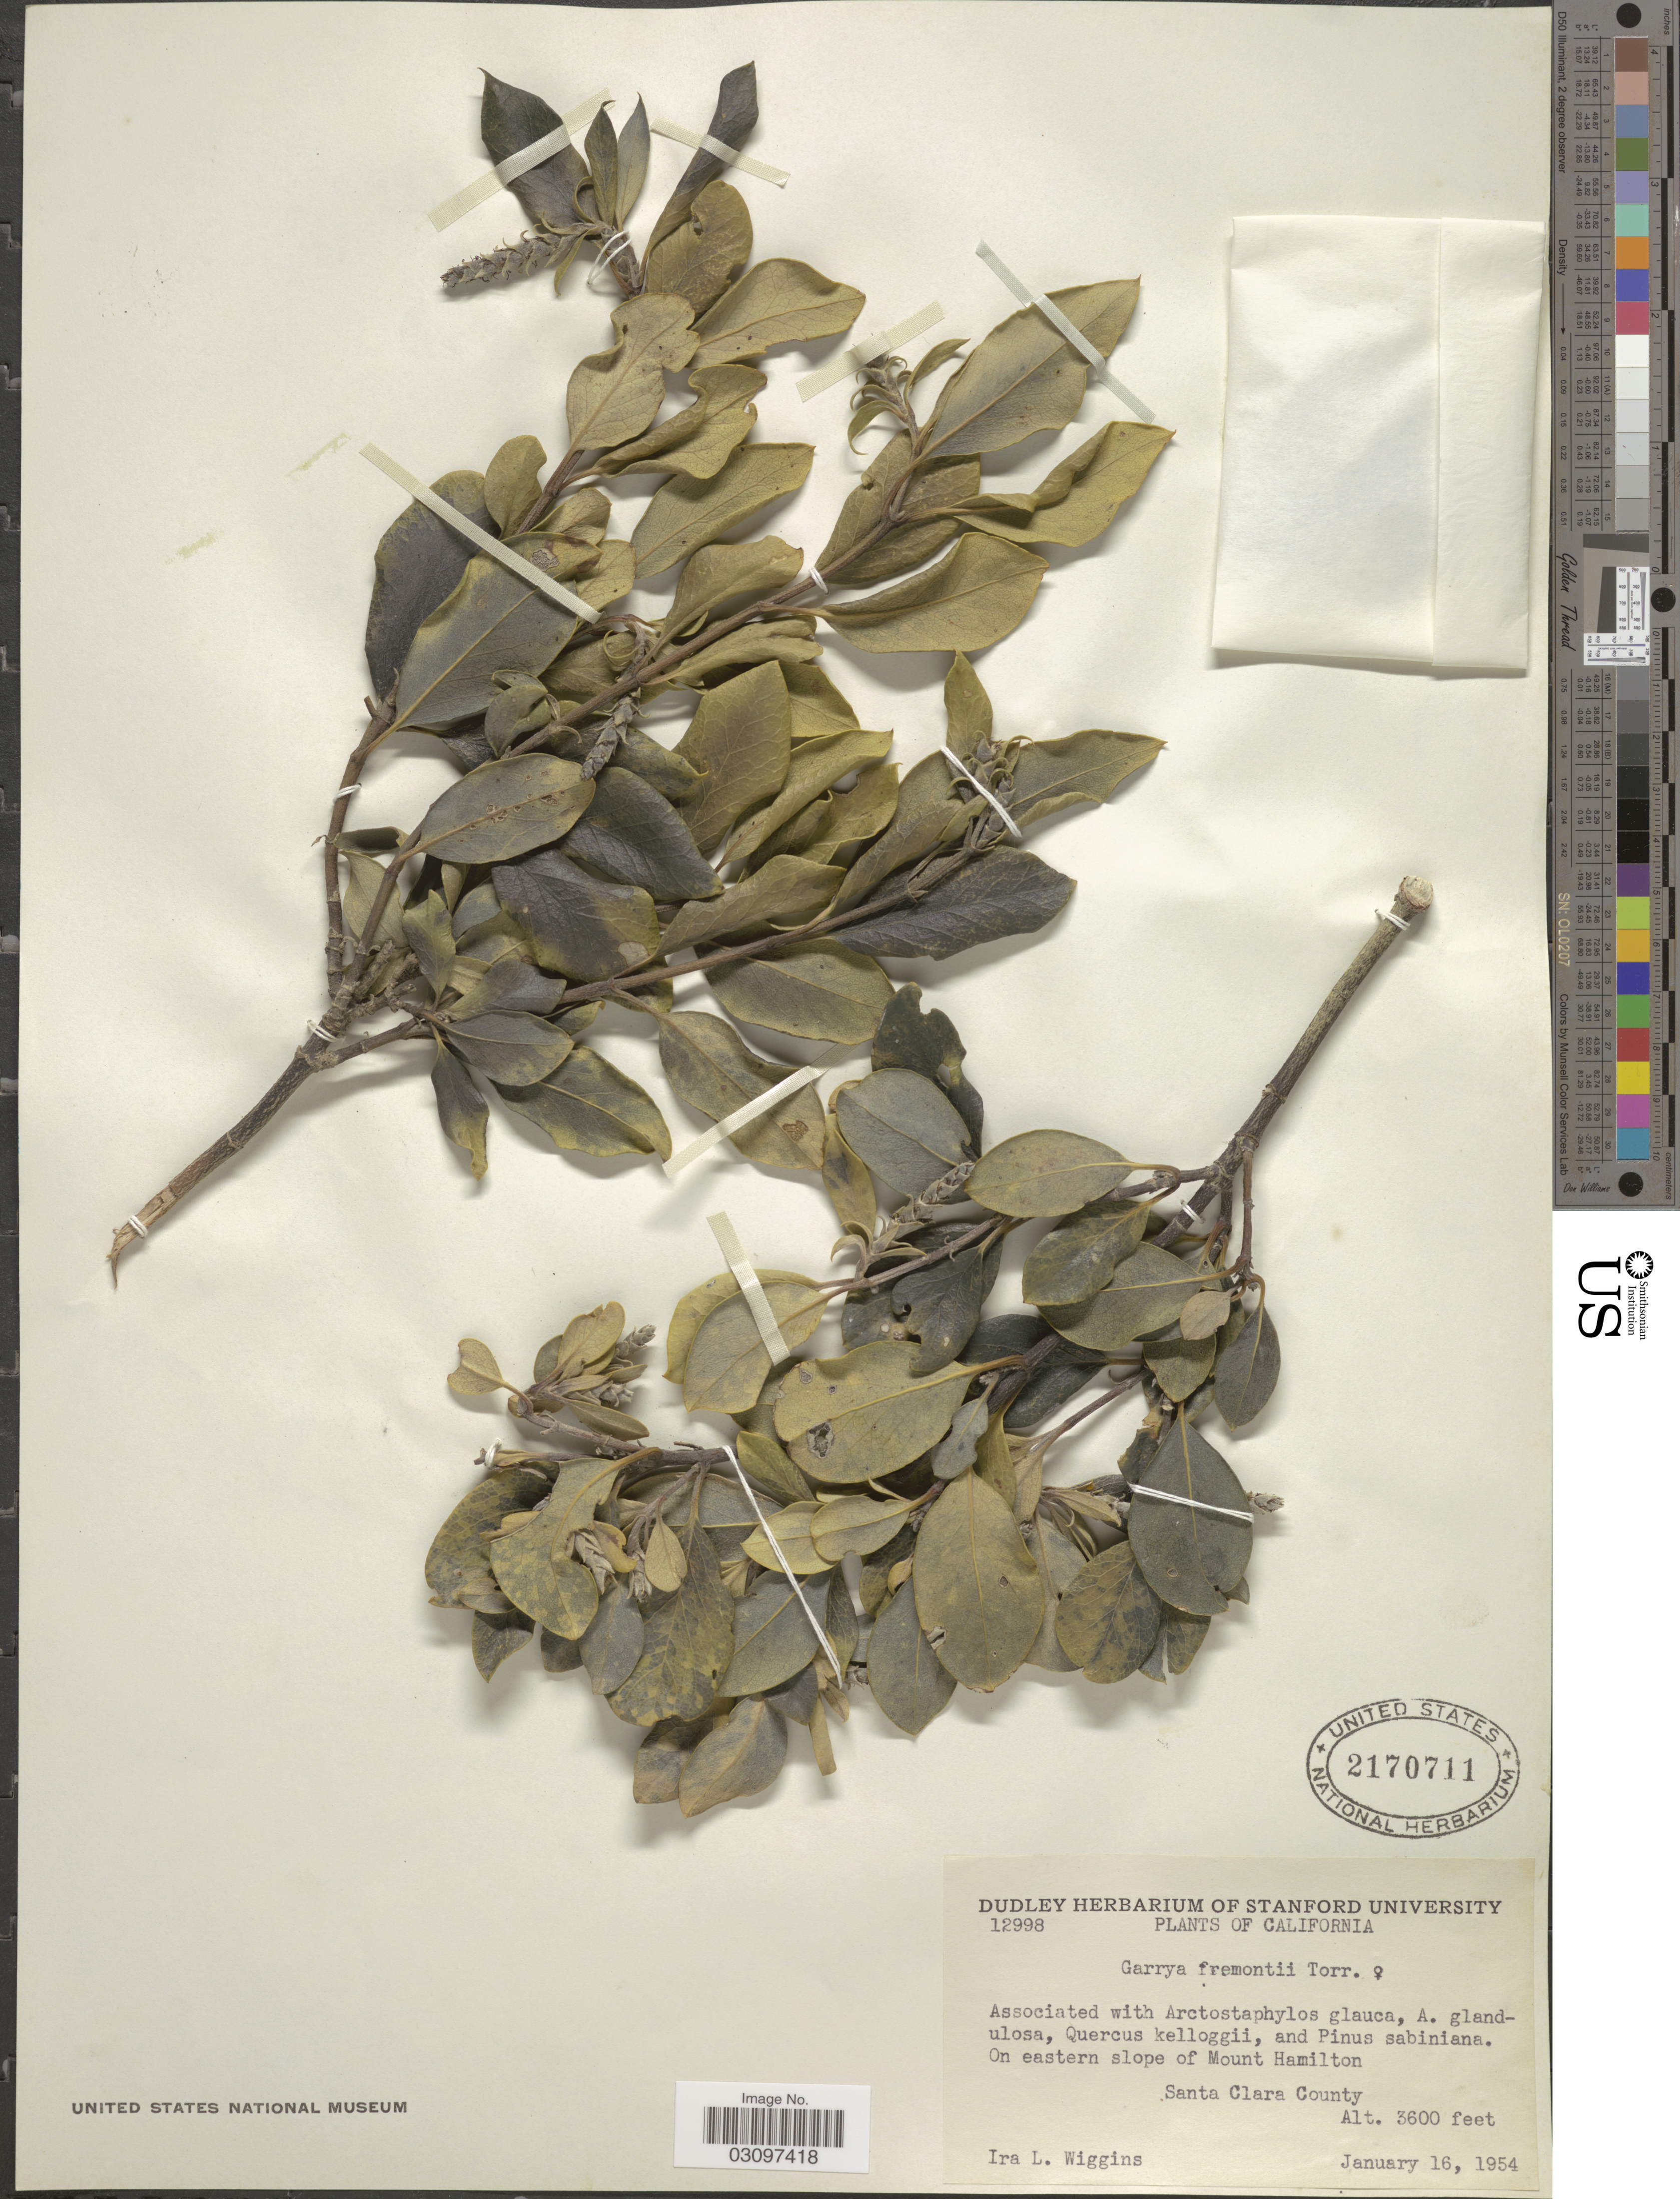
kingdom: Plantae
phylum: Tracheophyta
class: Magnoliopsida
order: Garryales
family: Garryaceae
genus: Garrya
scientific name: Garrya fremontii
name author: Torr.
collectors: I. L. Wiggins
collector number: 12998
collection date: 1954-01-16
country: United States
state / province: California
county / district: Santa Clara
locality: On eastern slope of Mount Hamilton. Santa Clara County.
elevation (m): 1097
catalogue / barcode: US 2170711